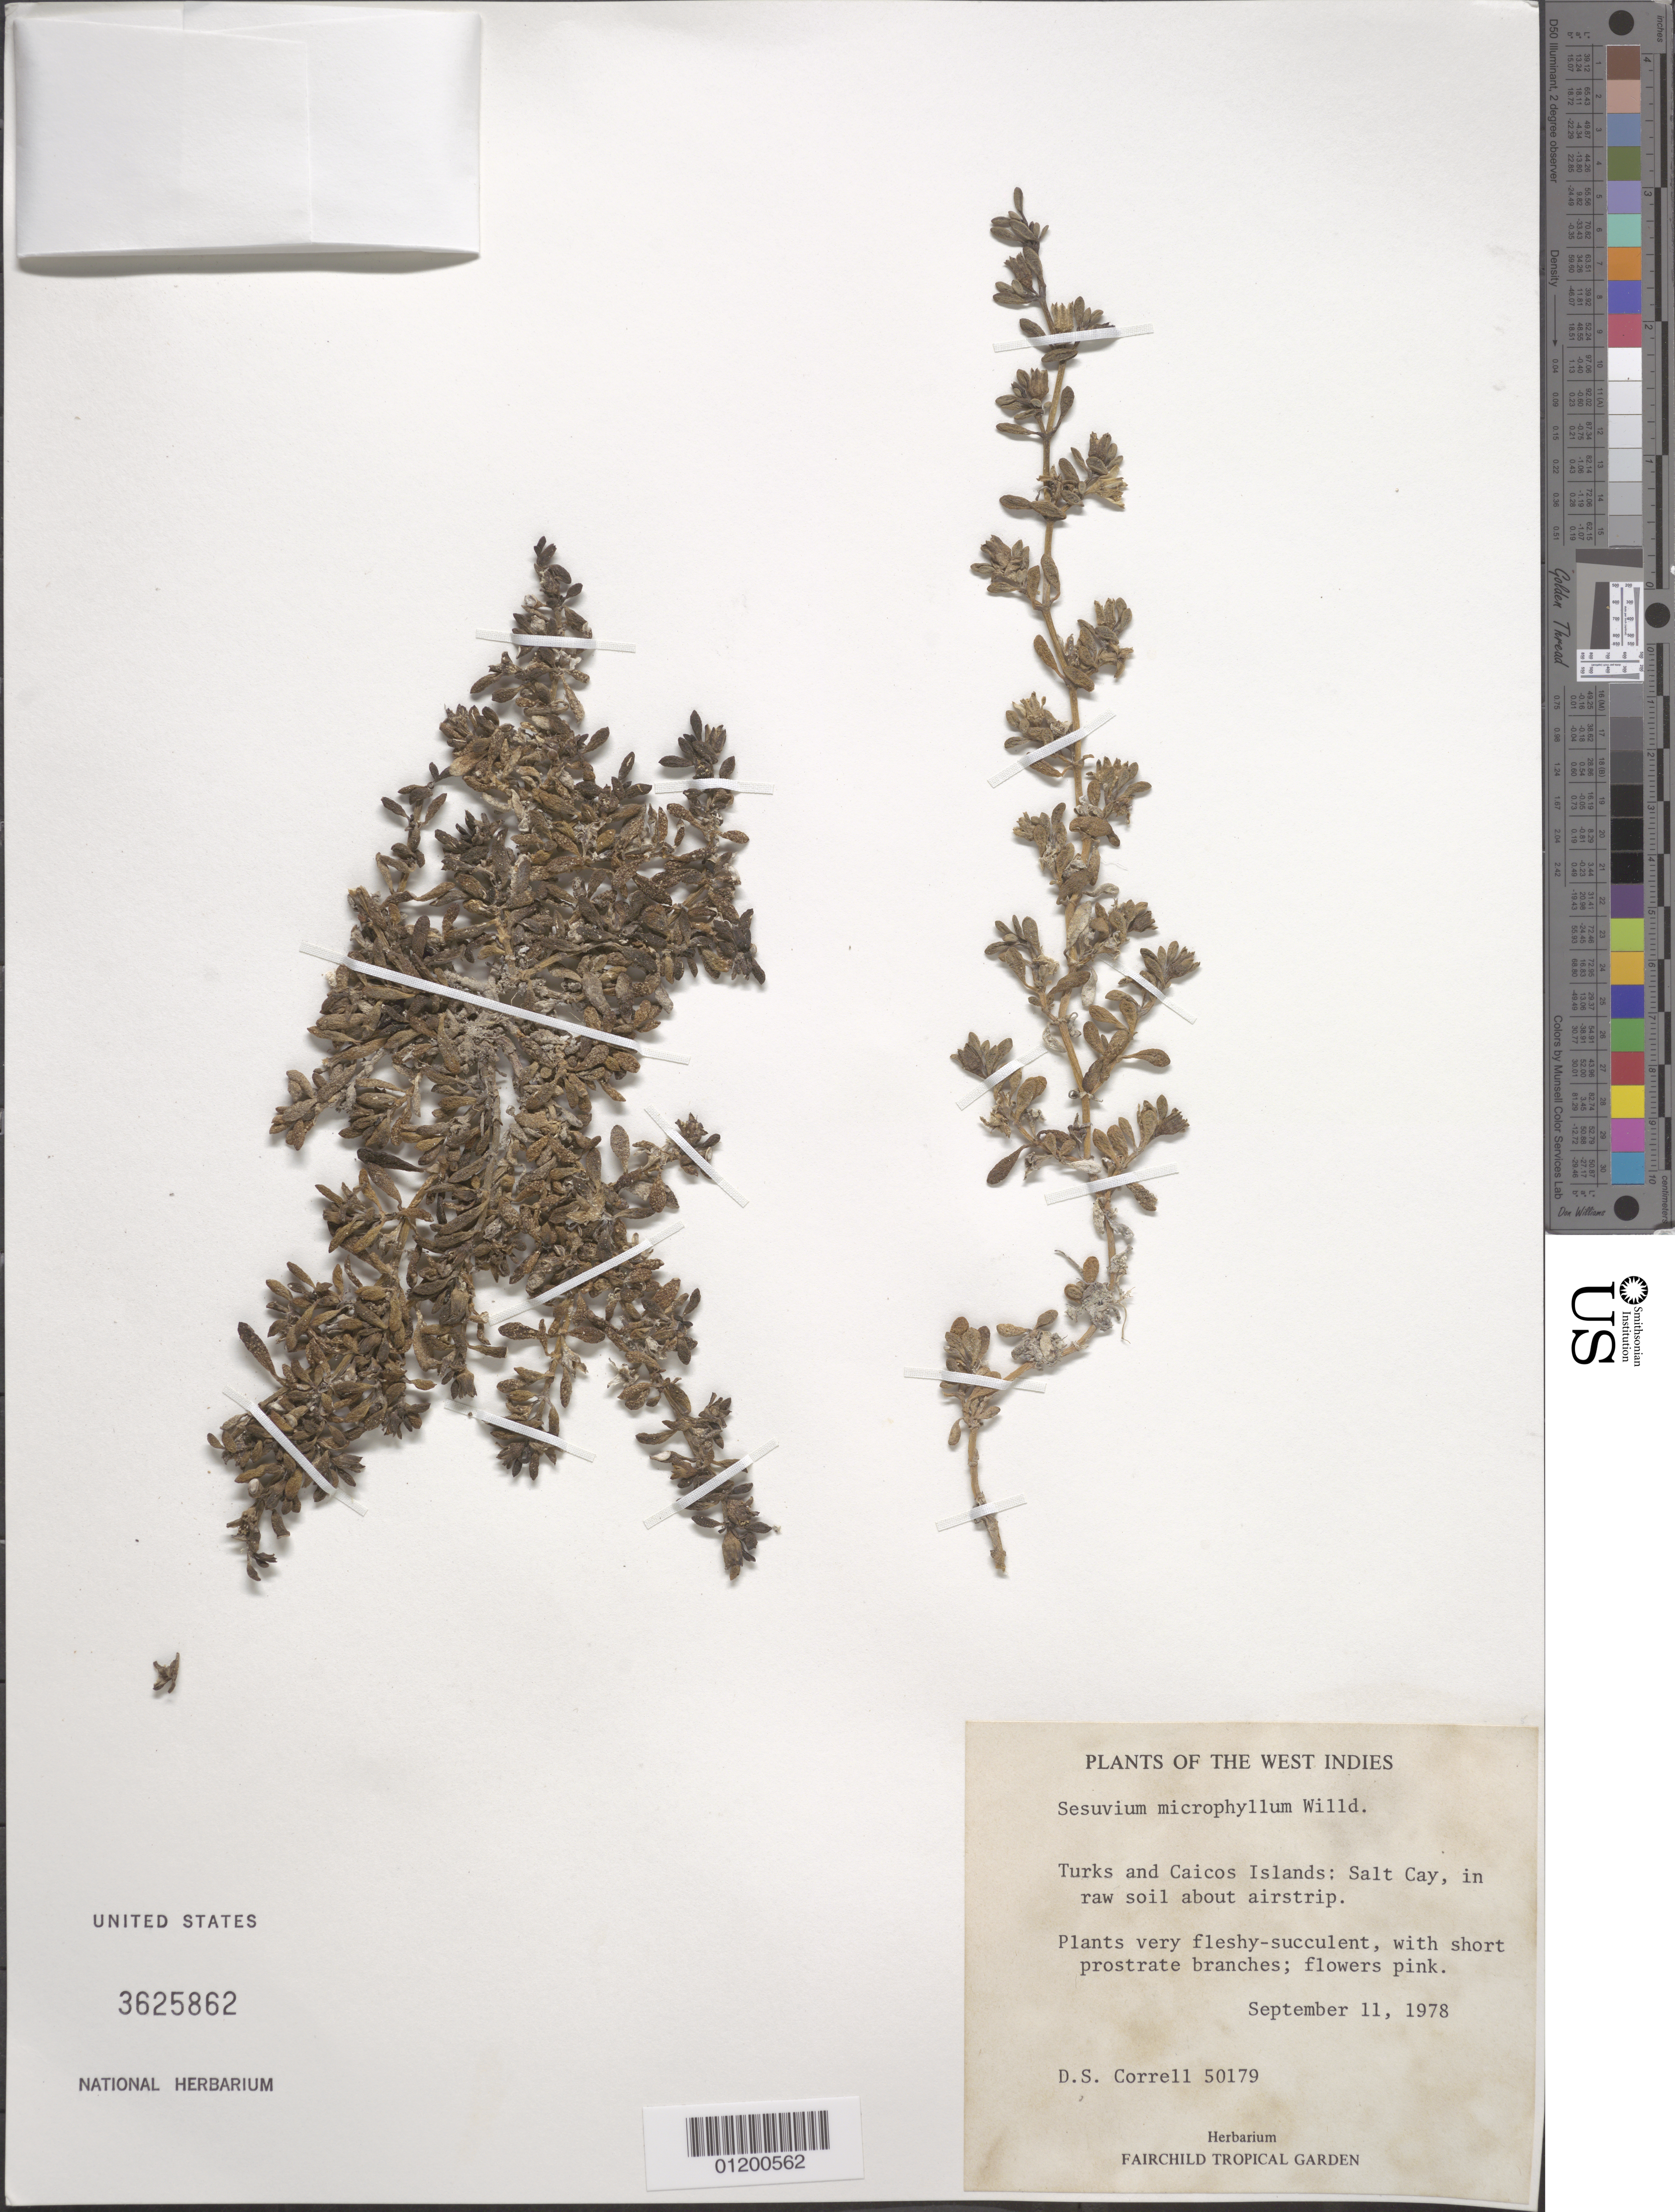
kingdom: Plantae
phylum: Tracheophyta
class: Magnoliopsida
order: Caryophyllales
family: Aizoaceae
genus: Sesuvium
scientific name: Sesuvium microphyllum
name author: Willd.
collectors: D. S. Correll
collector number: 50179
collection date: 1978-09-11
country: Turks and Caicos Islands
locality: Salt Cay, in raw soil around airstrip.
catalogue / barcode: US 3625862